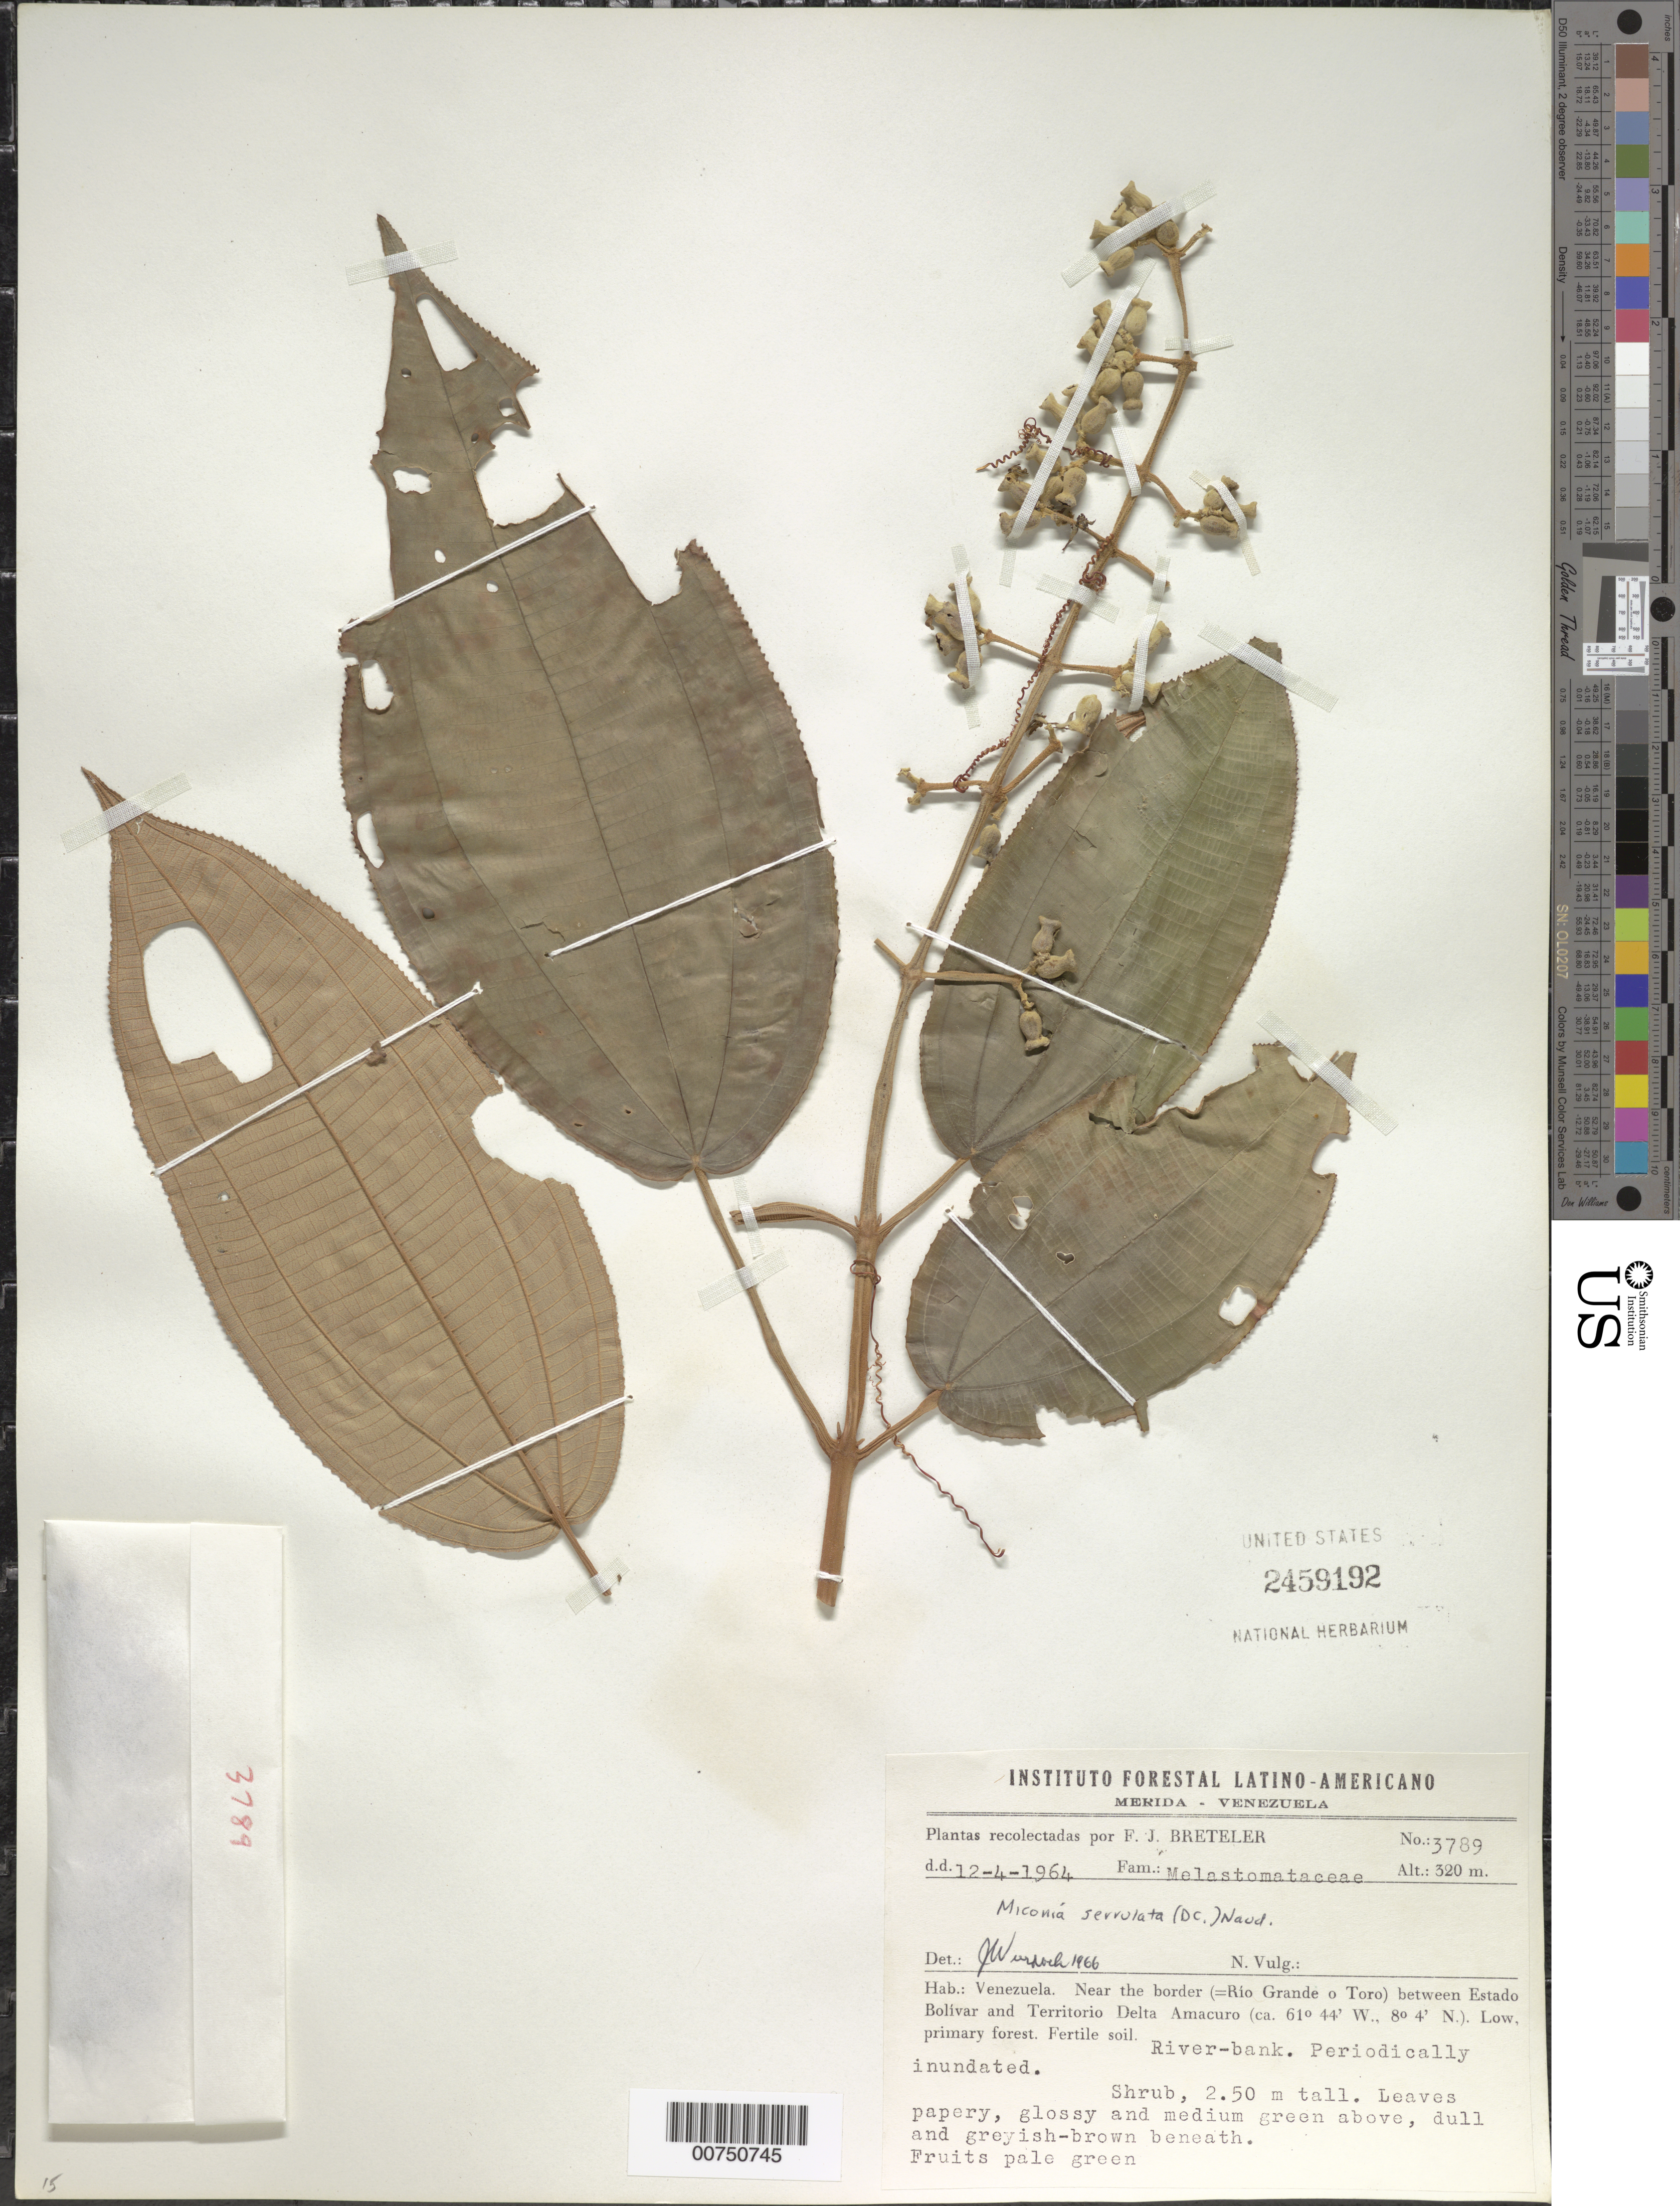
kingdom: Plantae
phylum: Tracheophyta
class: Magnoliopsida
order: Myrtales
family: Melastomataceae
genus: Miconia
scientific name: Miconia serrulata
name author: (DC.) Naudin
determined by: Wurdack, John J., (US), US (UNITED STATES)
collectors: F. J. Breteler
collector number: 3789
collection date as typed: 12-Apr-64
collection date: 1964-04-12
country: Venezuela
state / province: Bolívar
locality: Río Grande o Toro, near border between Estado Bolívar and Territorío Delta Amacuro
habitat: Low, primary forest, fertile soil; river bank, periodically inundated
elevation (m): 320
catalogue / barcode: US 2459192